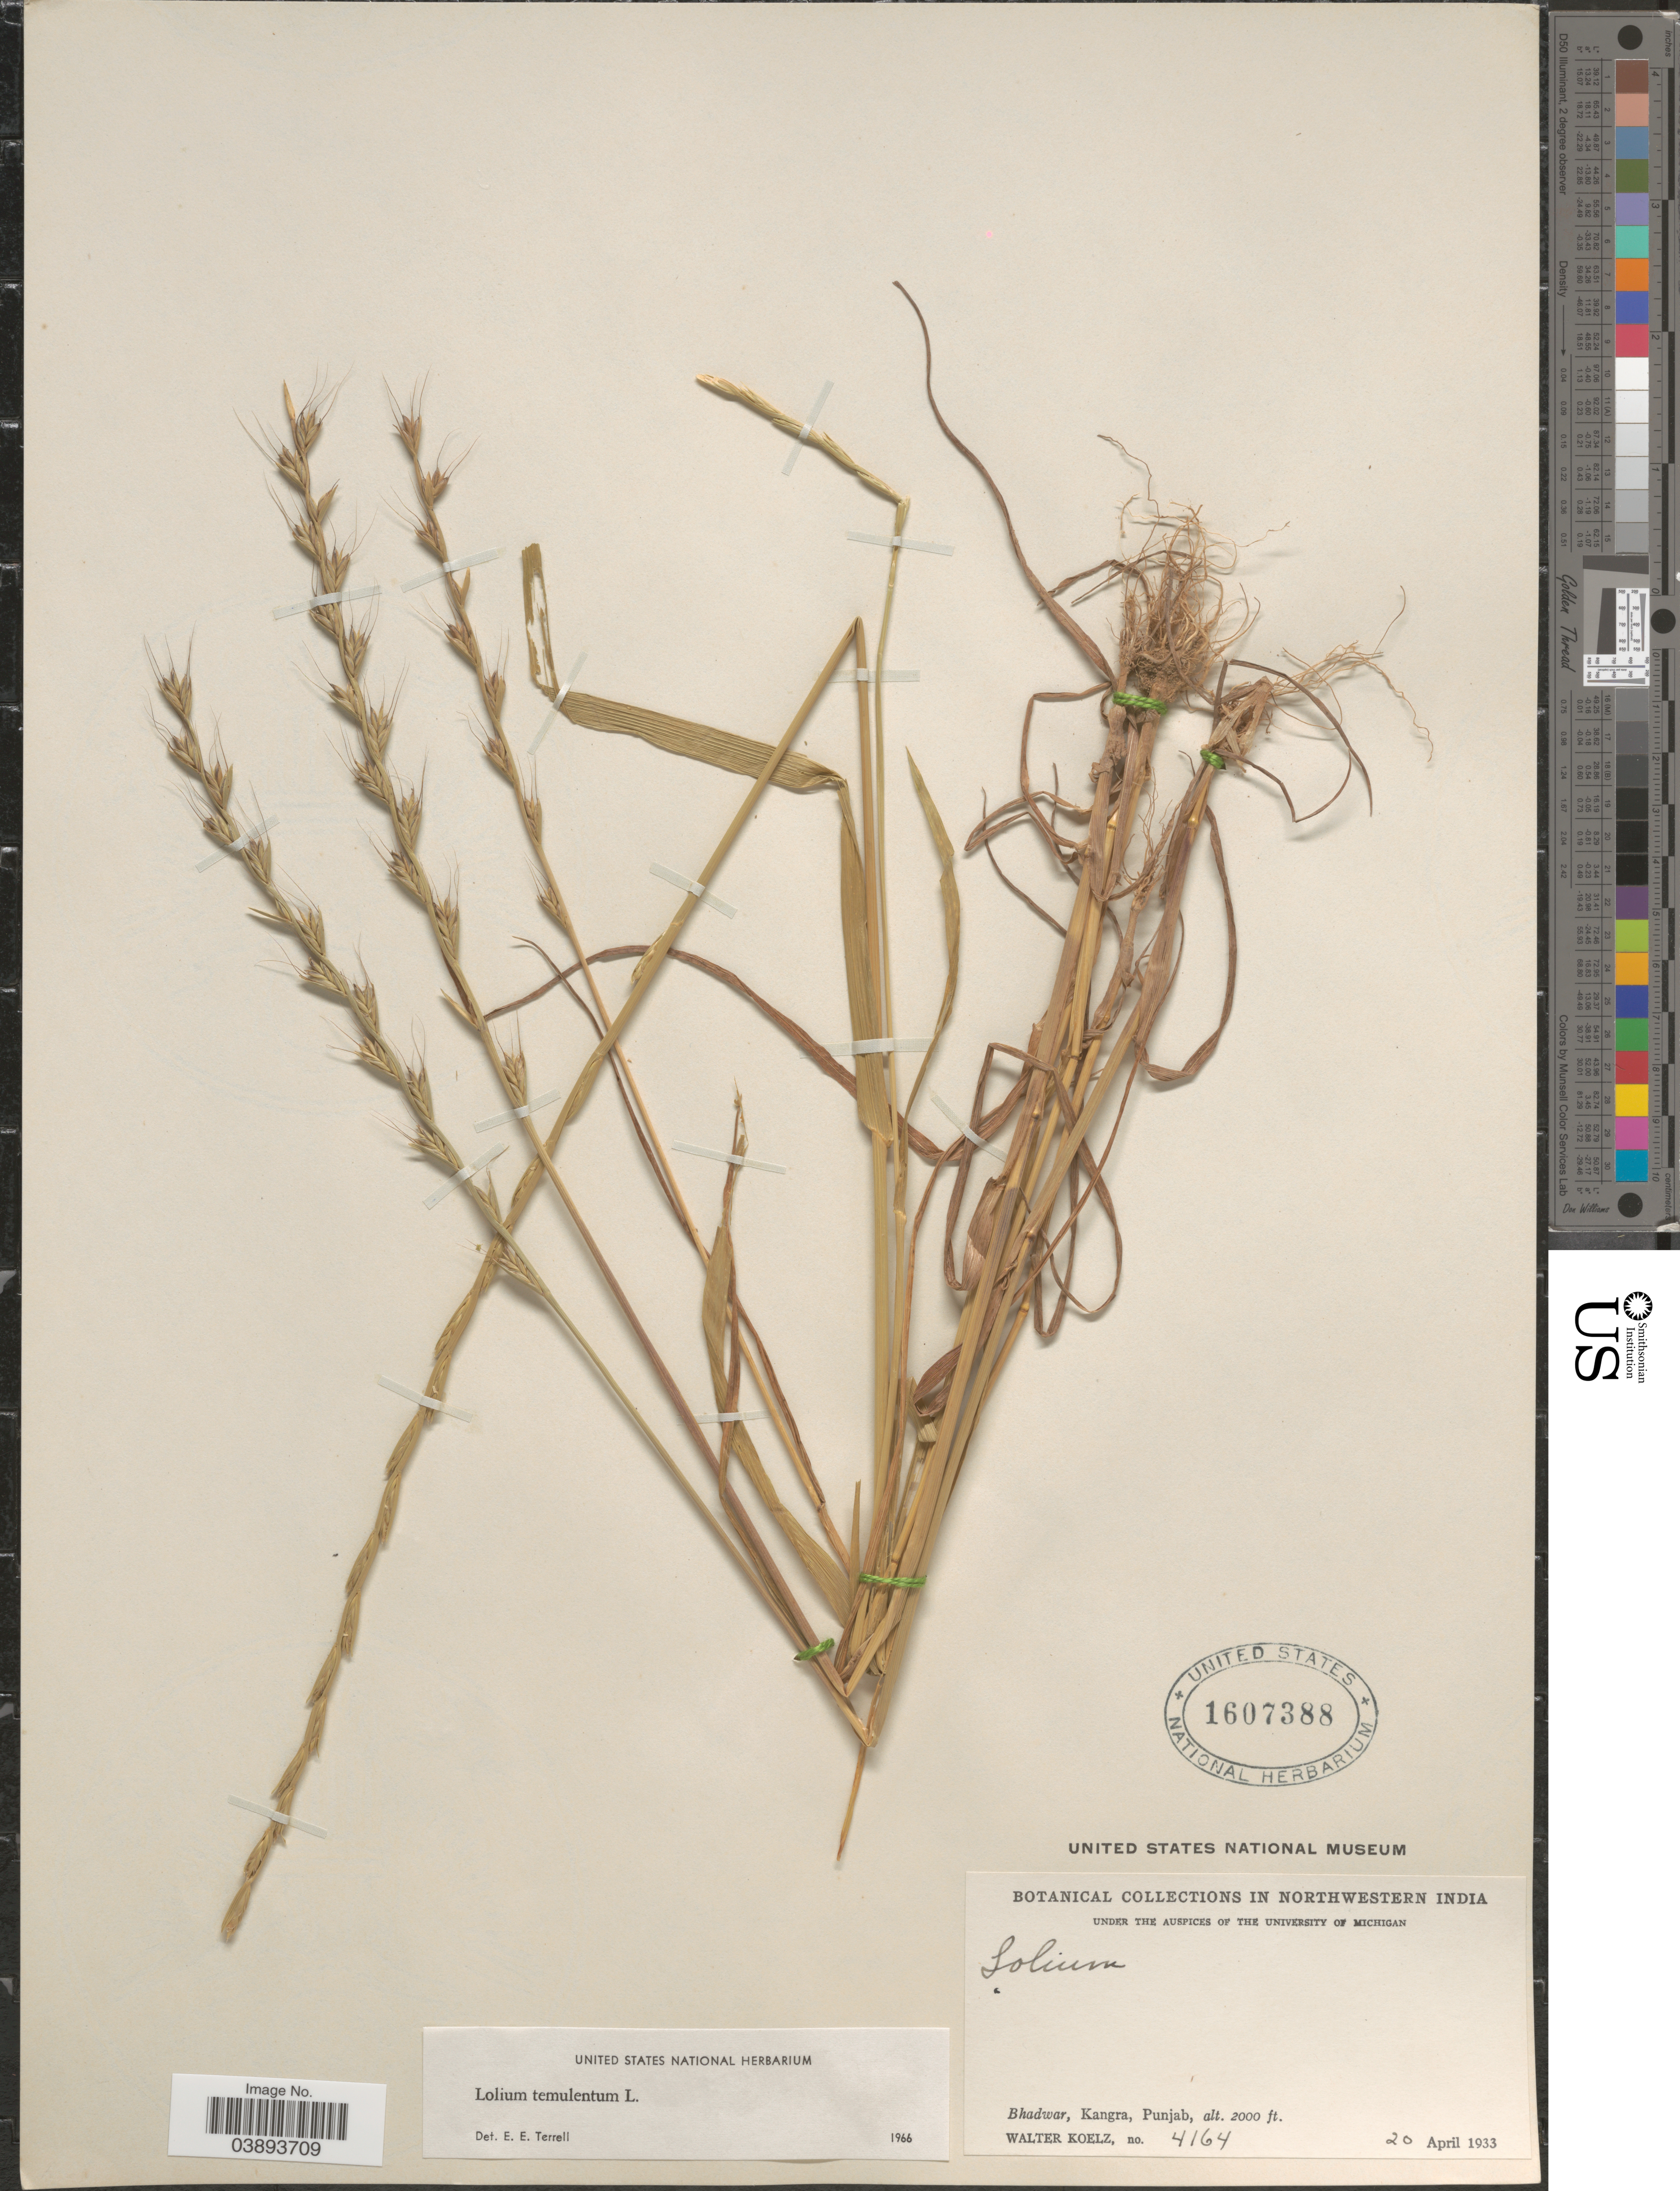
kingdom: Plantae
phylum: Tracheophyta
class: Liliopsida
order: Poales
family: Poaceae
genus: Lolium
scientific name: Lolium temulentum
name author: L.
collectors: W. N. Koelz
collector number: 4164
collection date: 1933-04-20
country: India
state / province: Punjab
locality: Northwestern India. Bhadwar, Kangra, Punjab.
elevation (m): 610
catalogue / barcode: US 1607388